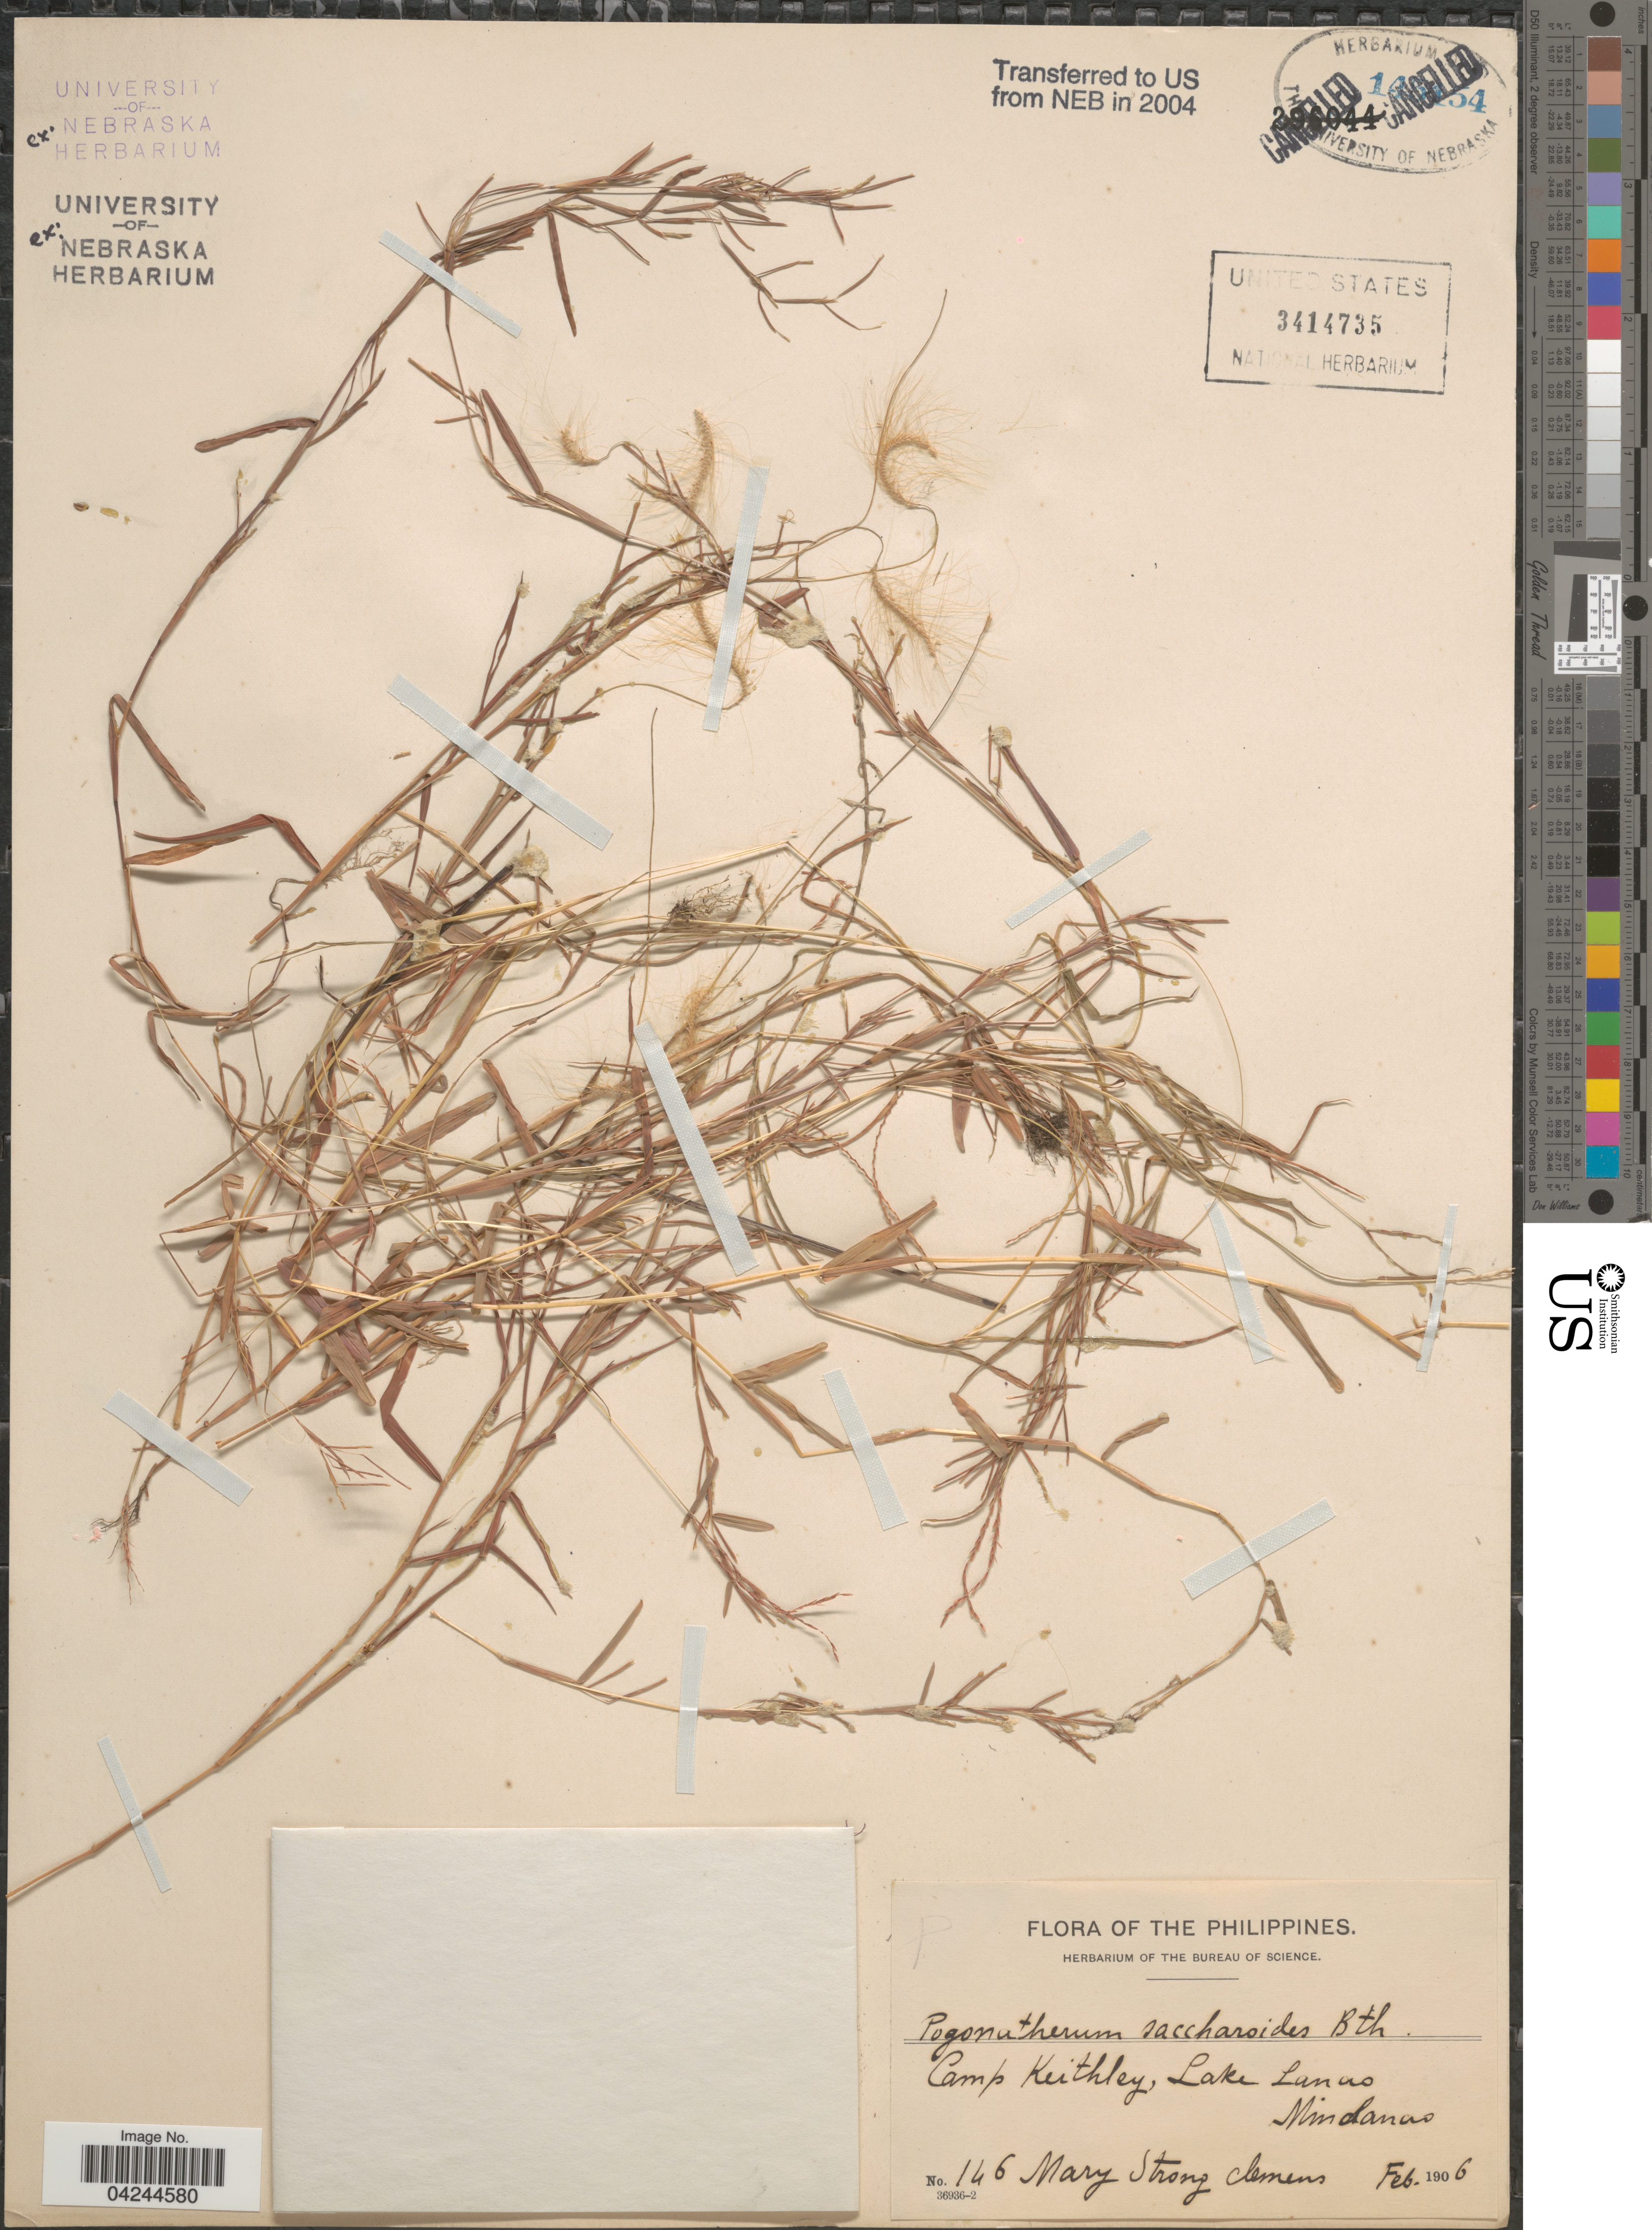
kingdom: Plantae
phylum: Tracheophyta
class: Liliopsida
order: Poales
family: Poaceae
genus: Pogonatherum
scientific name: Pogonatherum crinitum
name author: (Thunb.) Kunth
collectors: M. S. Clemens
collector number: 146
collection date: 1906-02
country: Philippines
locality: Camp Keithley, Lake Lanao. Mindanao.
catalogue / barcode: US 3414735